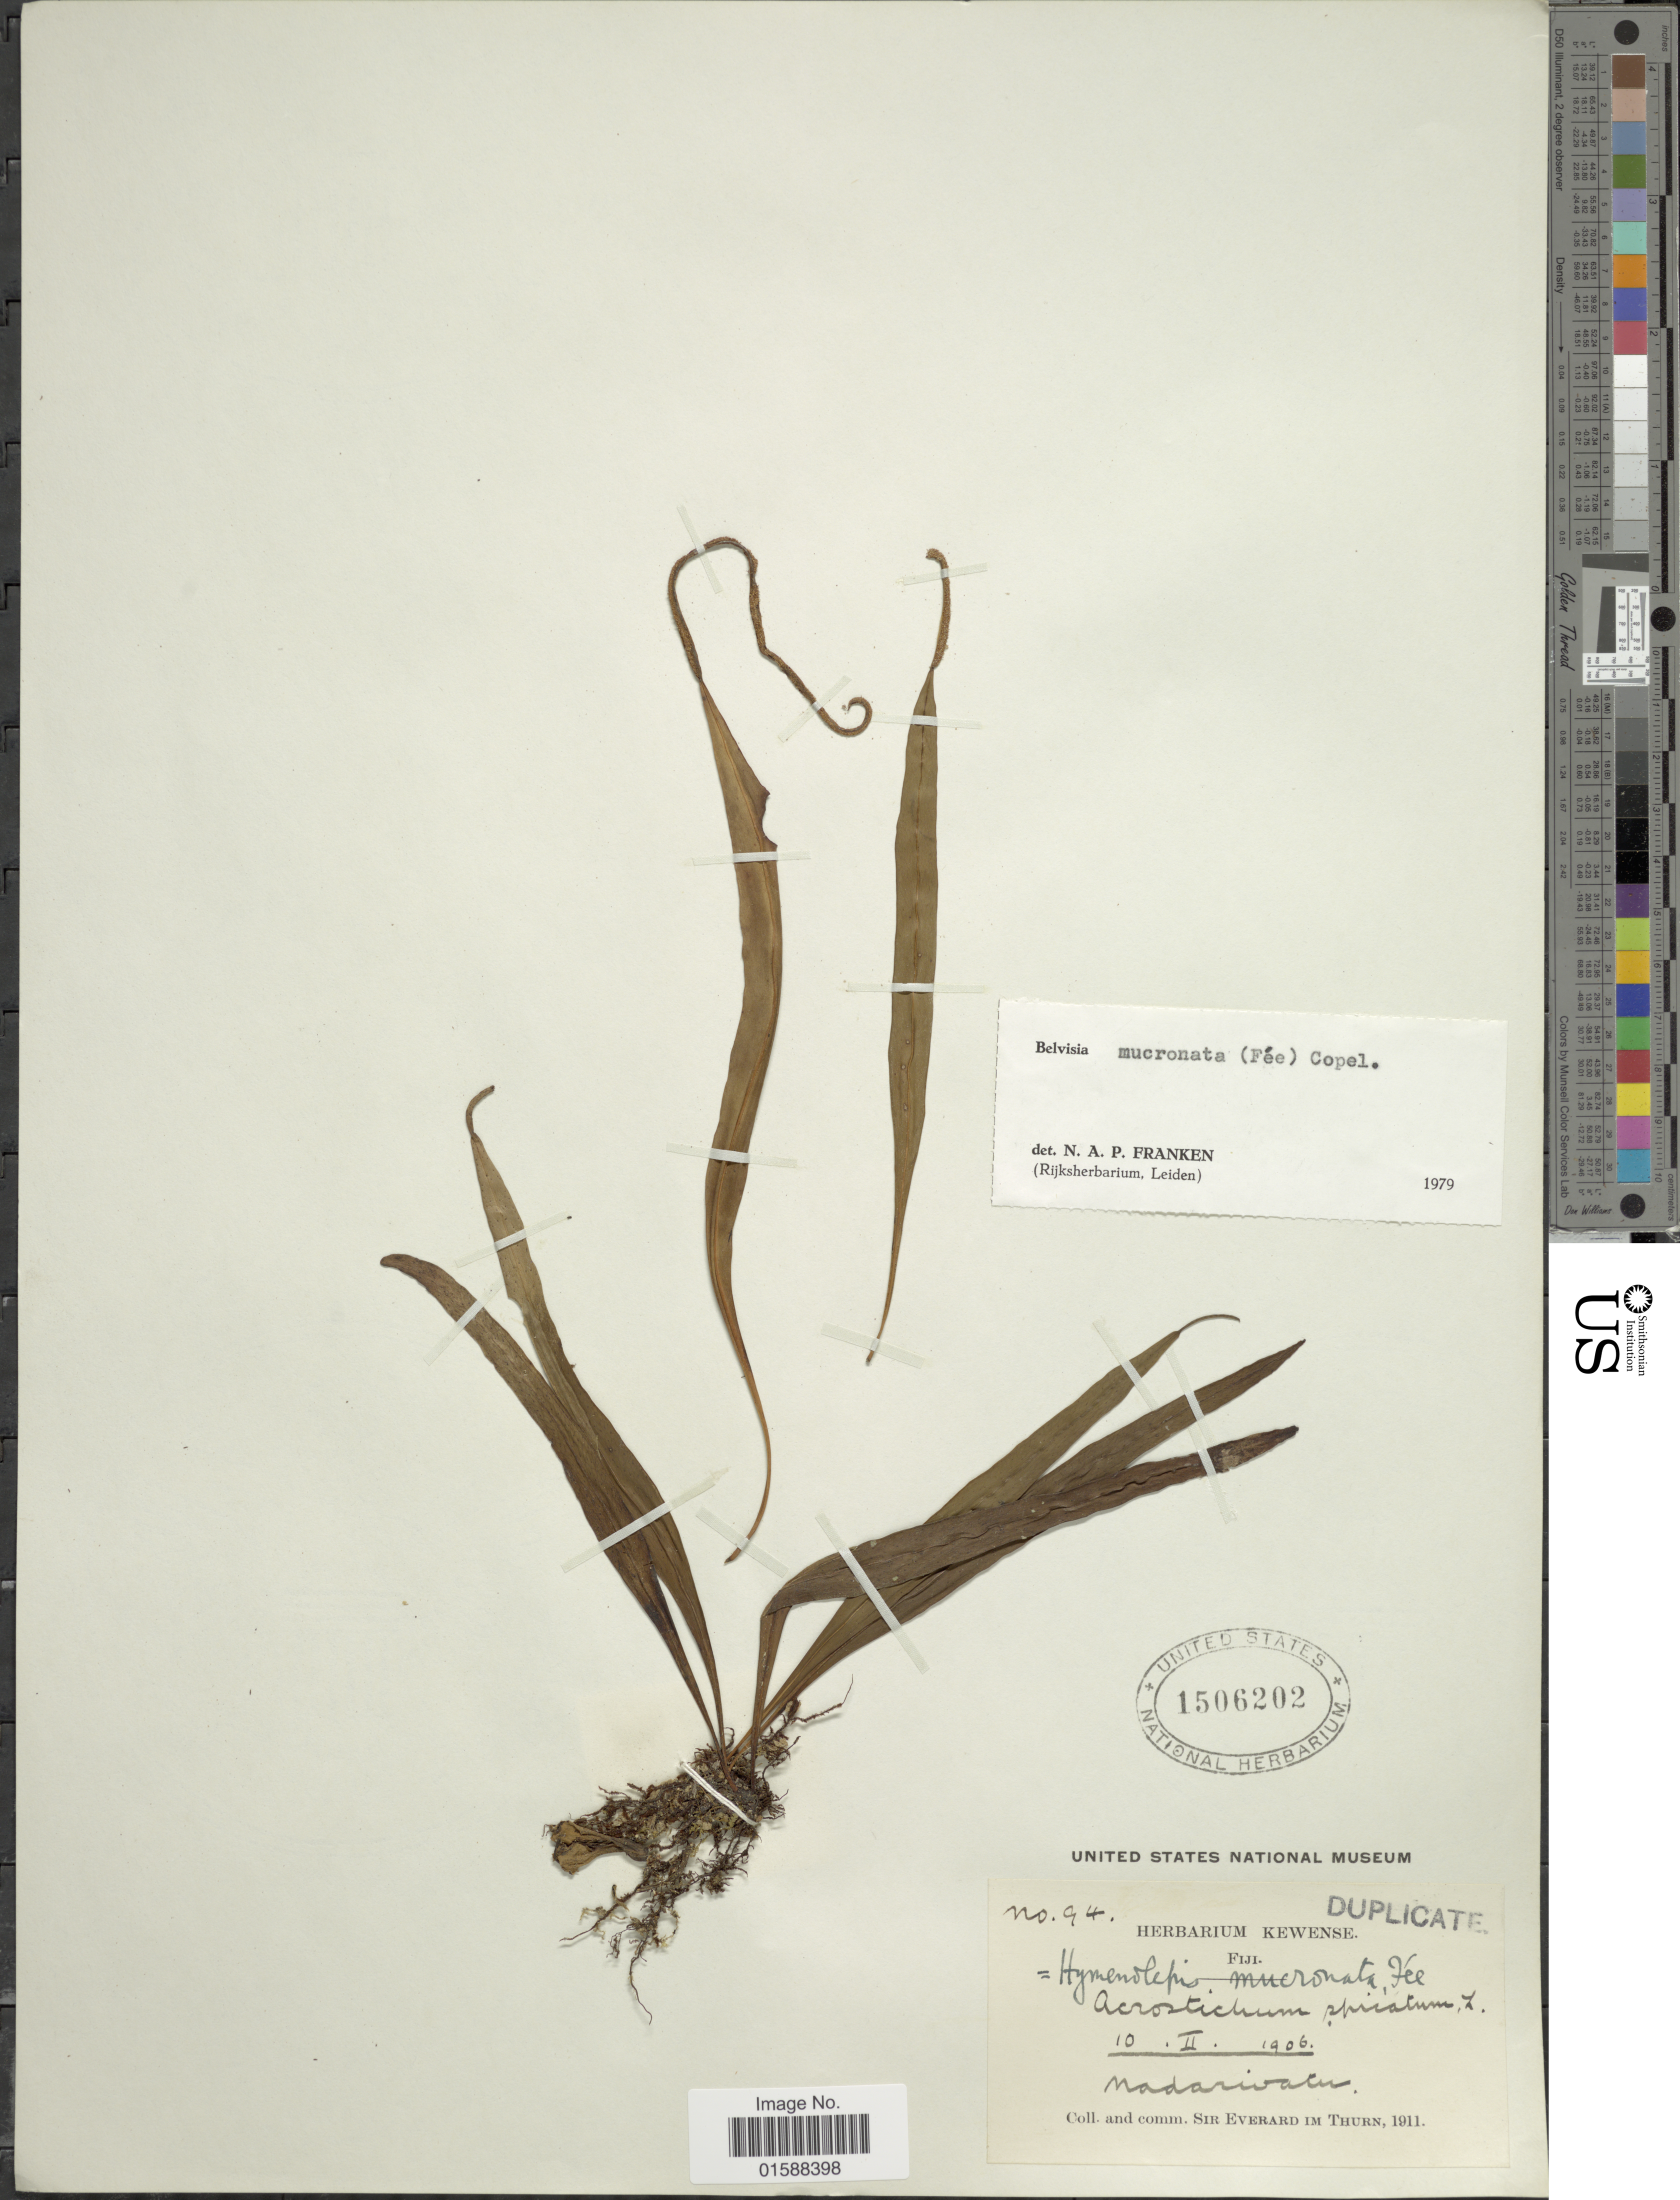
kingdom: Plantae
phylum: Tracheophyta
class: Polypodiopsida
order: Polypodiales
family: Polypodiaceae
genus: Lepisorus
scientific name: Lepisorus mucronatus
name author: (Fée) Li S. Wang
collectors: E. F. im Thurn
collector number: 94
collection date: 1906-02-10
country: Fiji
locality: Nandarivatu [interpreted]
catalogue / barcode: US 1506202